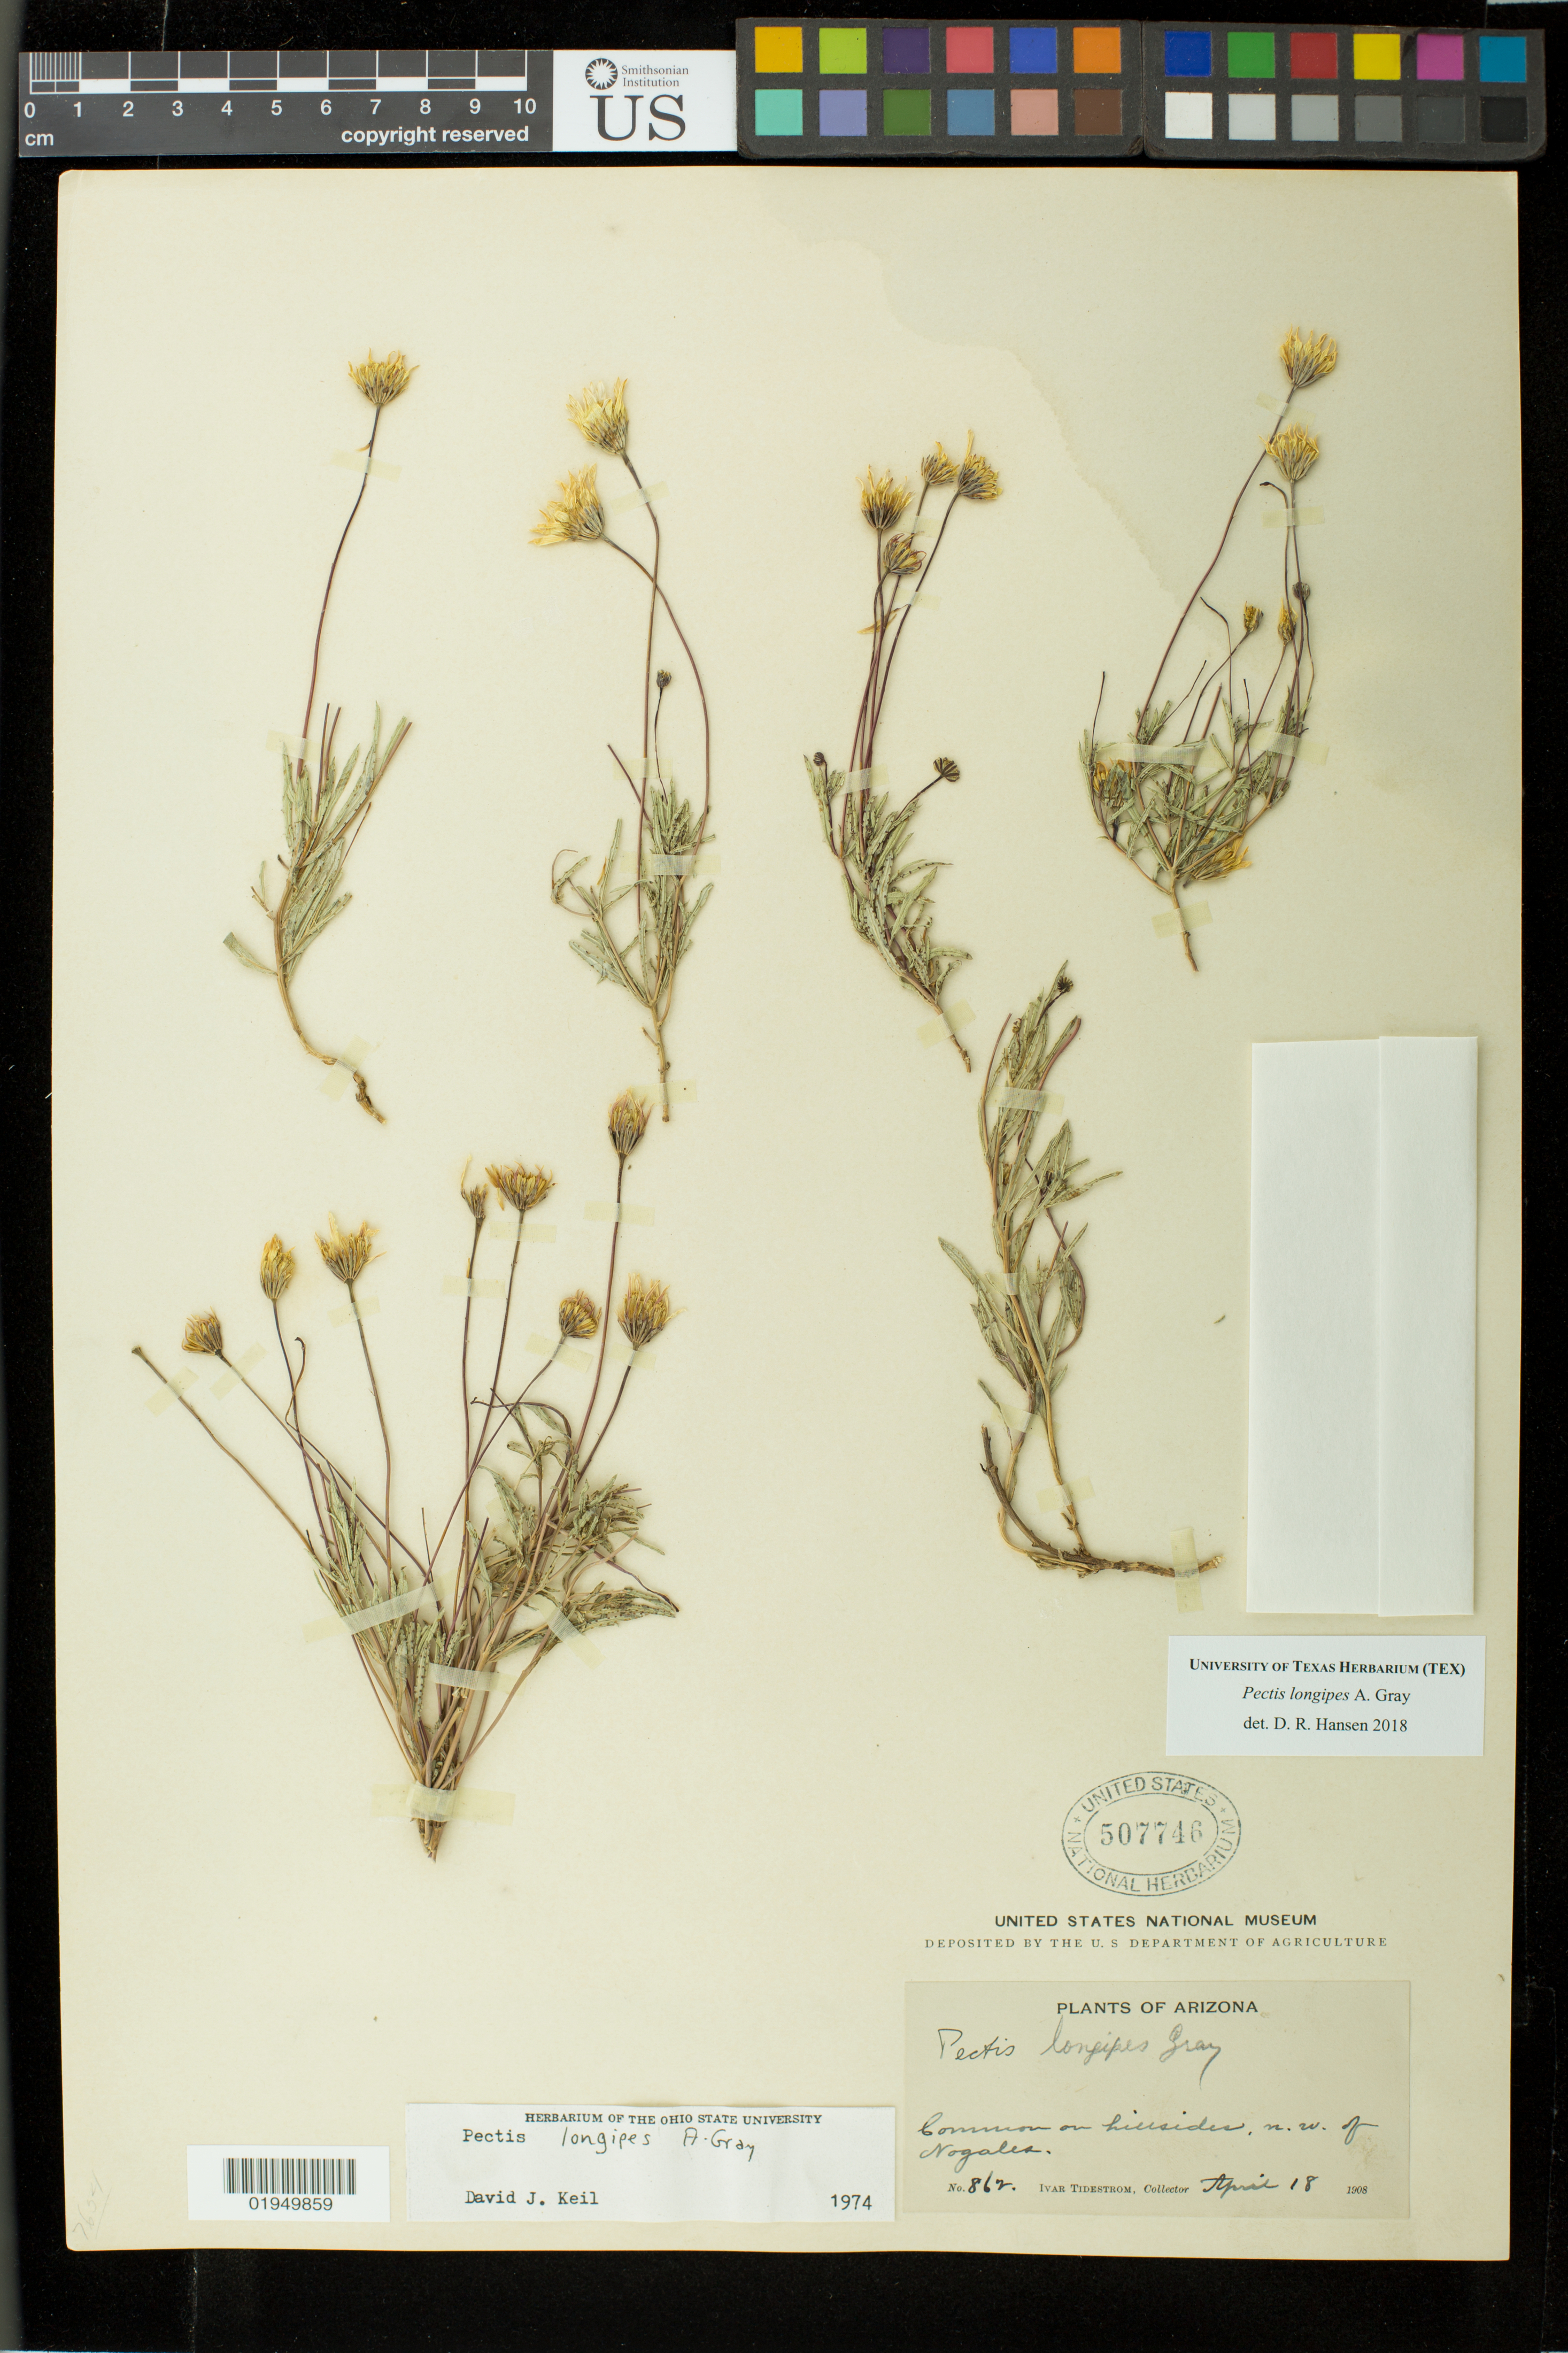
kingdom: Plantae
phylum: Tracheophyta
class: Magnoliopsida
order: Asterales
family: Asteraceae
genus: Pectis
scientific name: Pectis longipes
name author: A. Gray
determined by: Hansen, D. R.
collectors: I. F. Tidestrom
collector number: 862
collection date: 1908-04-18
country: United States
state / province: Arizona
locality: NW of Nogales.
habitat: Common on hillsides.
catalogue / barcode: US 507746